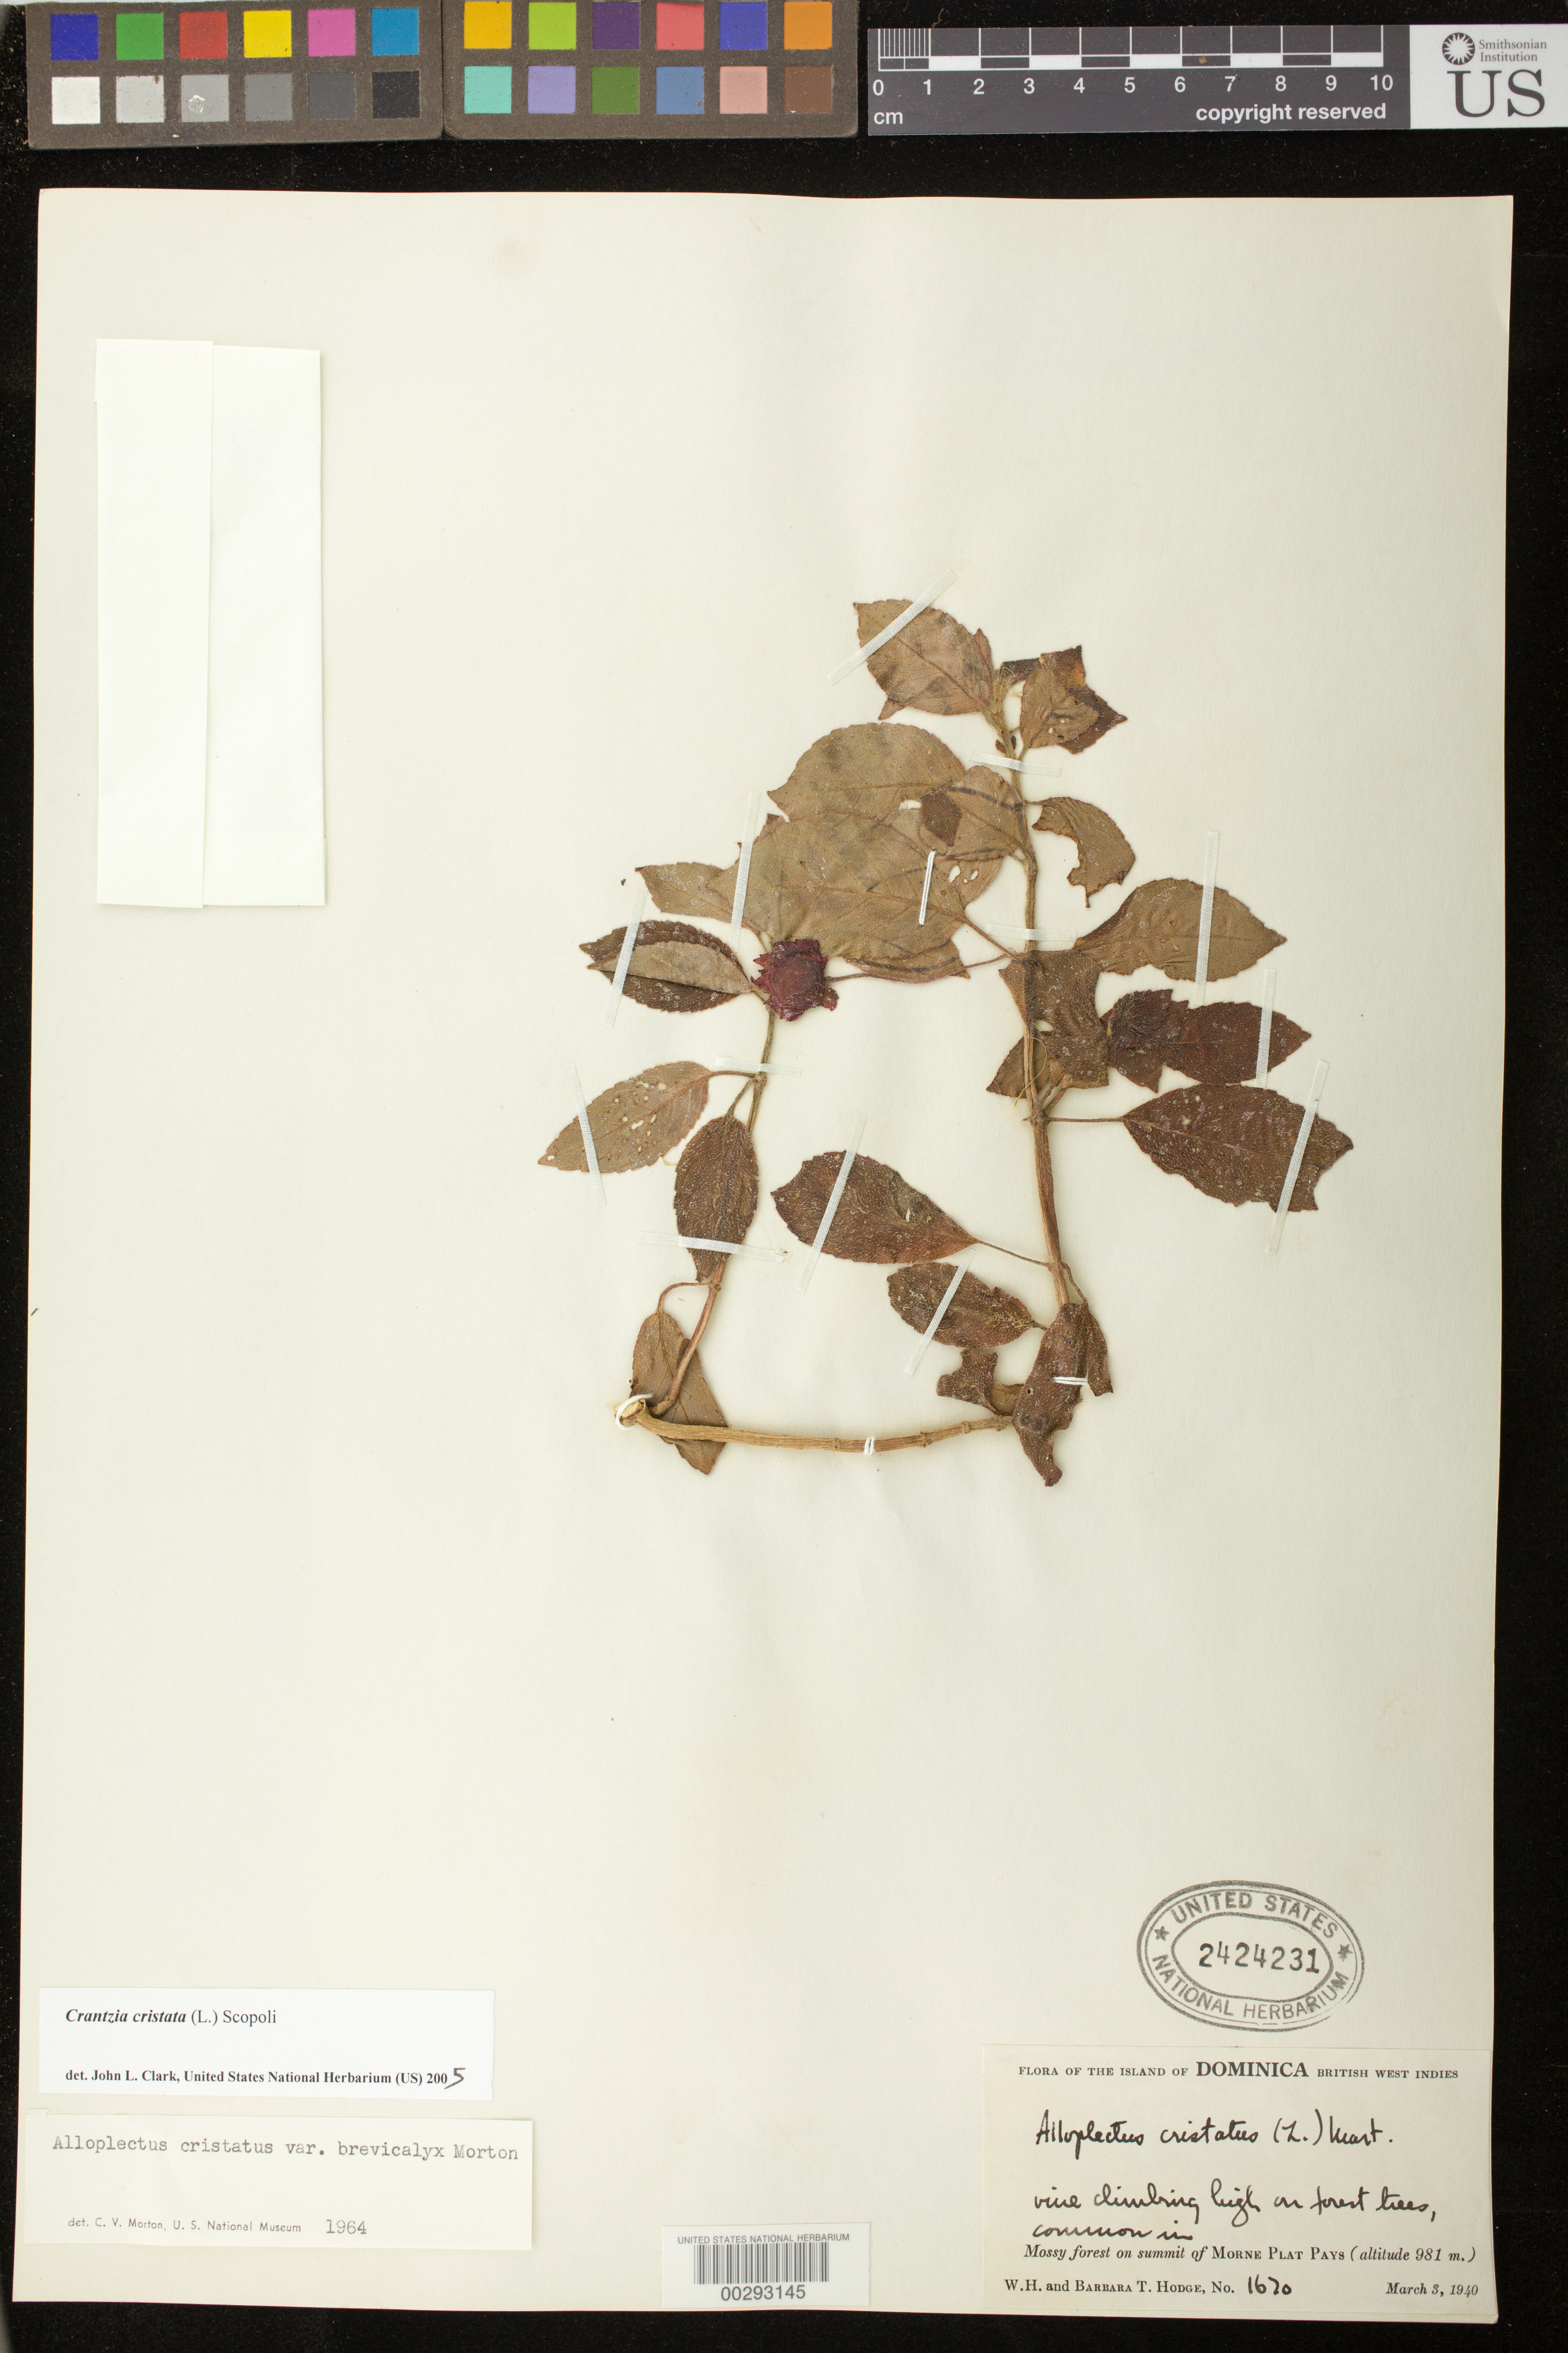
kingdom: Plantae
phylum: Tracheophyta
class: Magnoliopsida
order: Lamiales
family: Gesneriaceae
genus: Crantzia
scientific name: Crantzia cristata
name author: (L.) Scop. ex Fritsch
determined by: Clark, J. L., (SEL), The Marie Selby Botanical Garden (UNITED STATES)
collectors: W. Hodge & B. Hodge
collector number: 1670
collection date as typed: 03 Mar 1940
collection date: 1940-03-03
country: Dominica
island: Dominica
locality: Morne Plat Pays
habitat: Mossy forest on summit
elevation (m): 981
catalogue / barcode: US 2424231